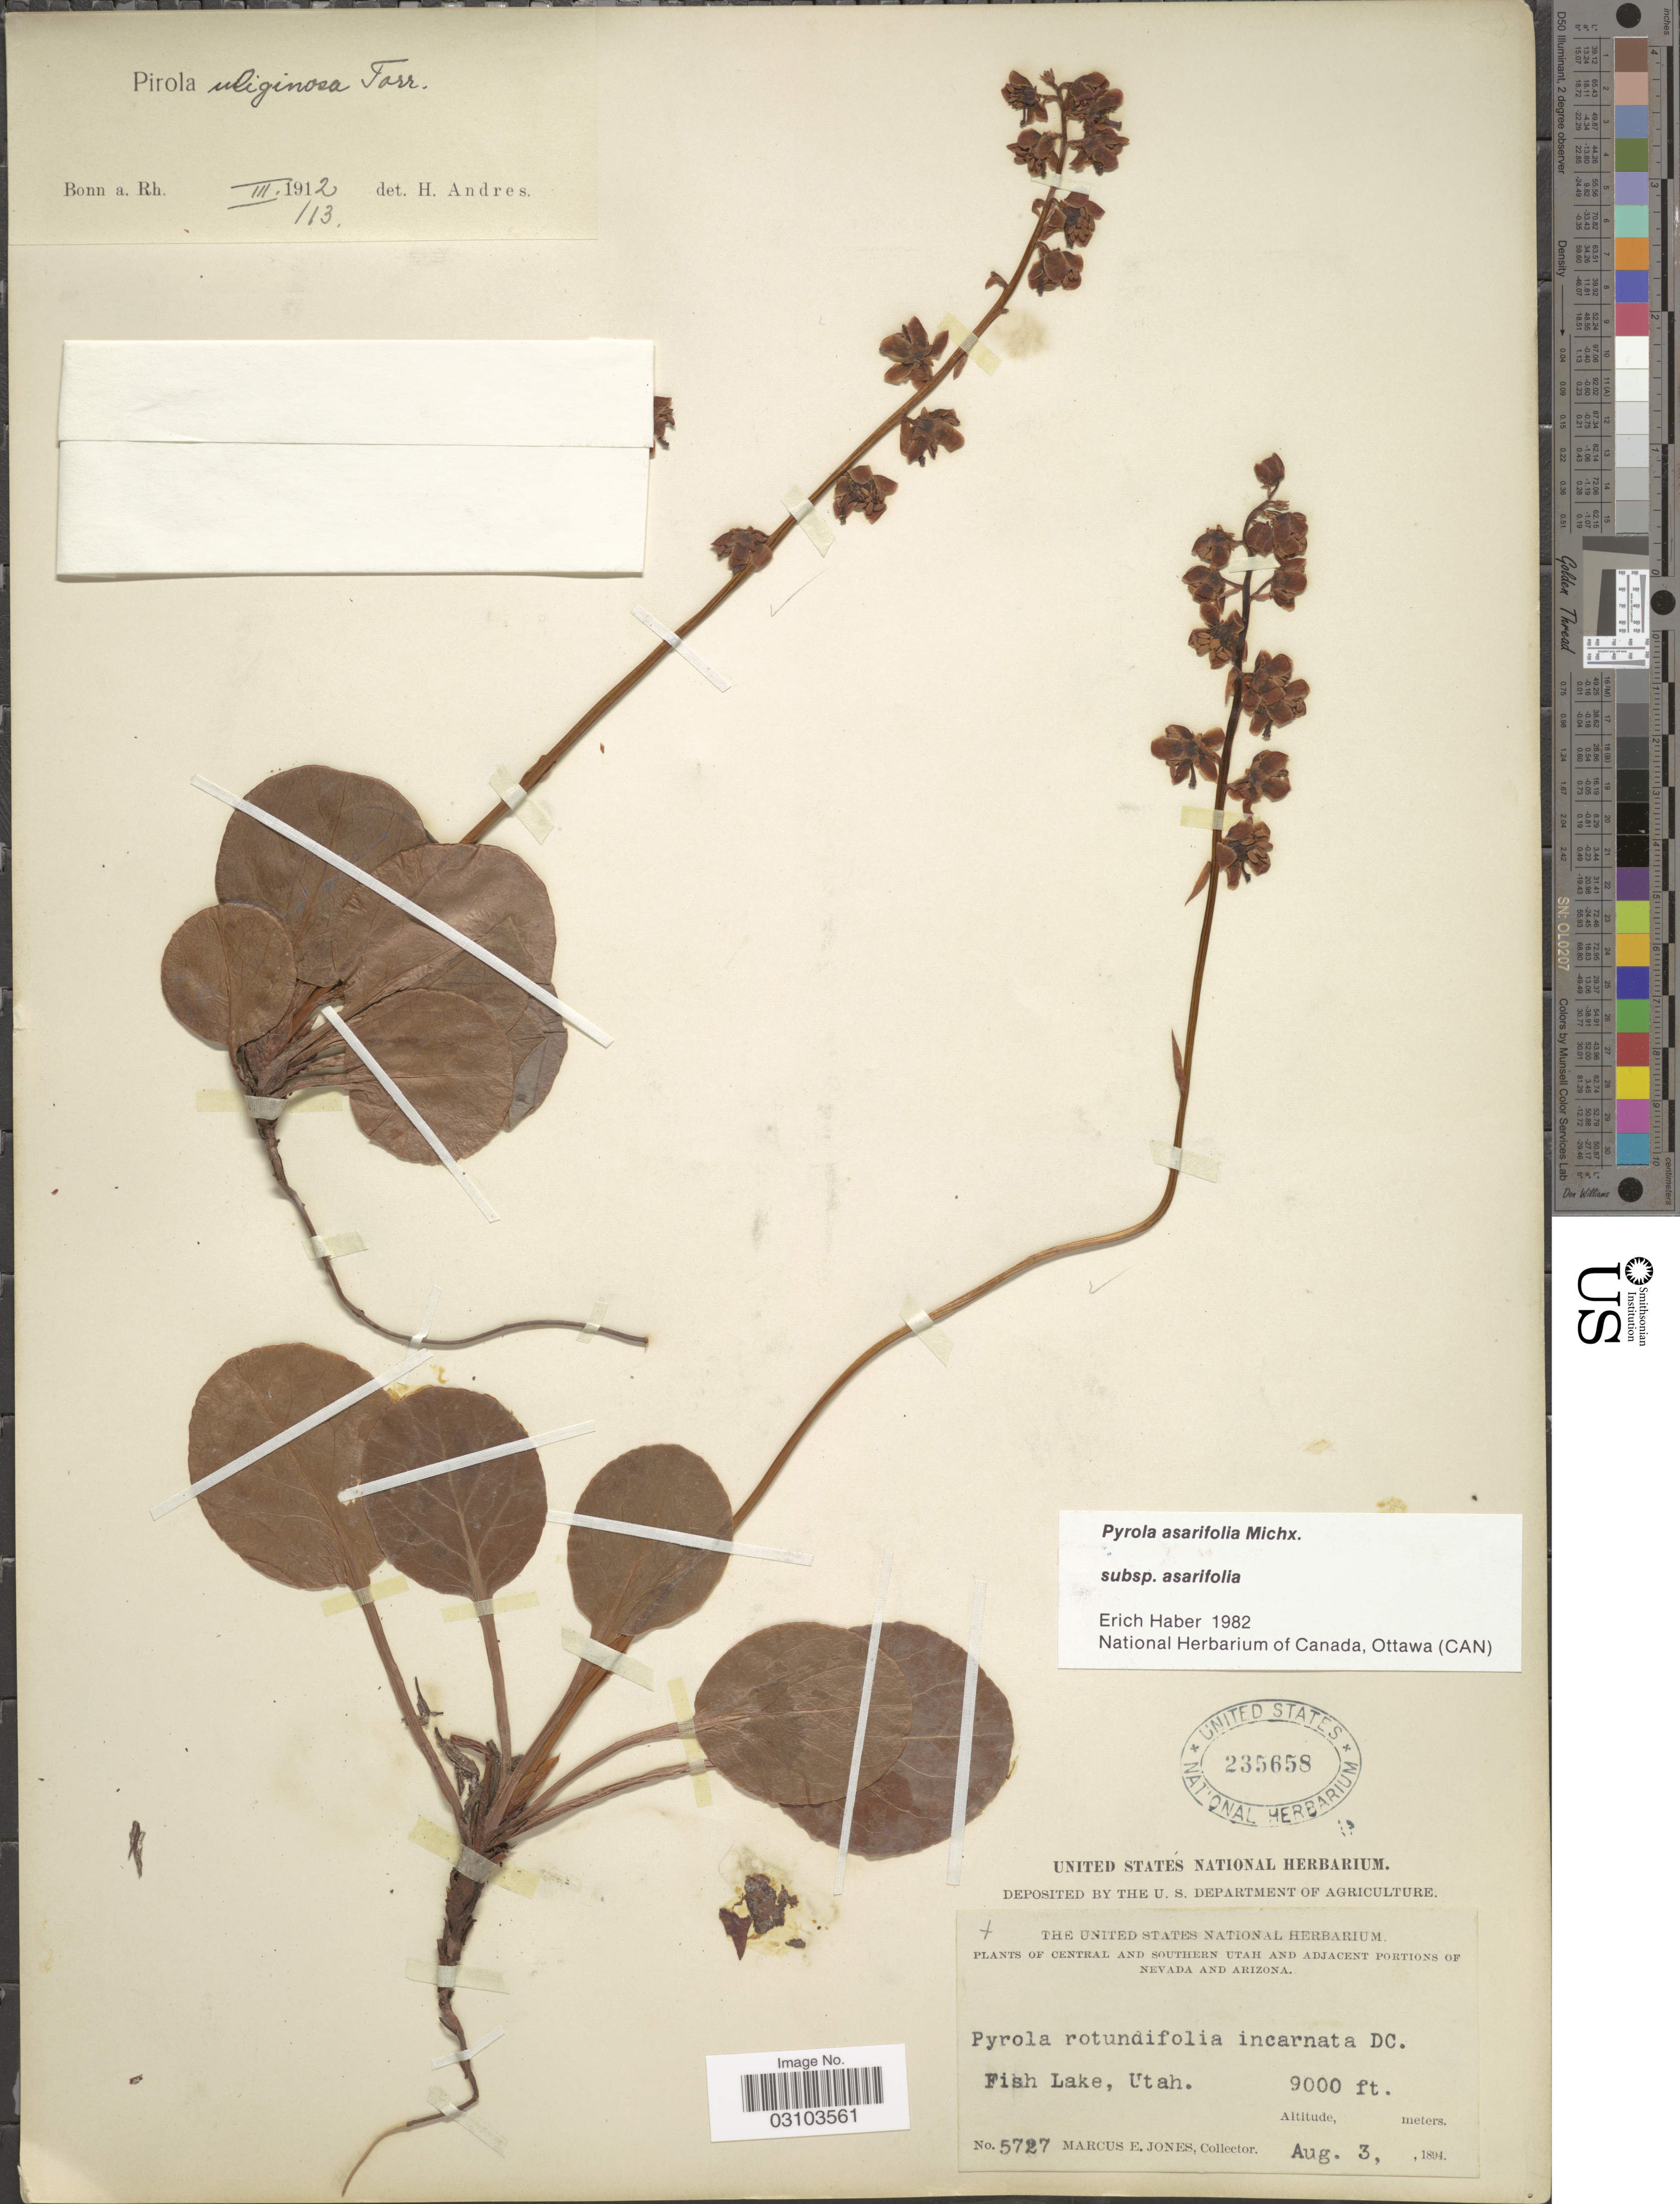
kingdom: Plantae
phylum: Tracheophyta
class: Magnoliopsida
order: Ericales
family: Ericaceae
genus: Pyrola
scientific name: Pyrola asarifolia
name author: Michx.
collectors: M. E. Jones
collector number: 5727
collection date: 1894-08-03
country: United States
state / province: Utah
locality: Central and Southern Utah, Fish Lake, Utah.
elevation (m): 2743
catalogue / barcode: US 235658